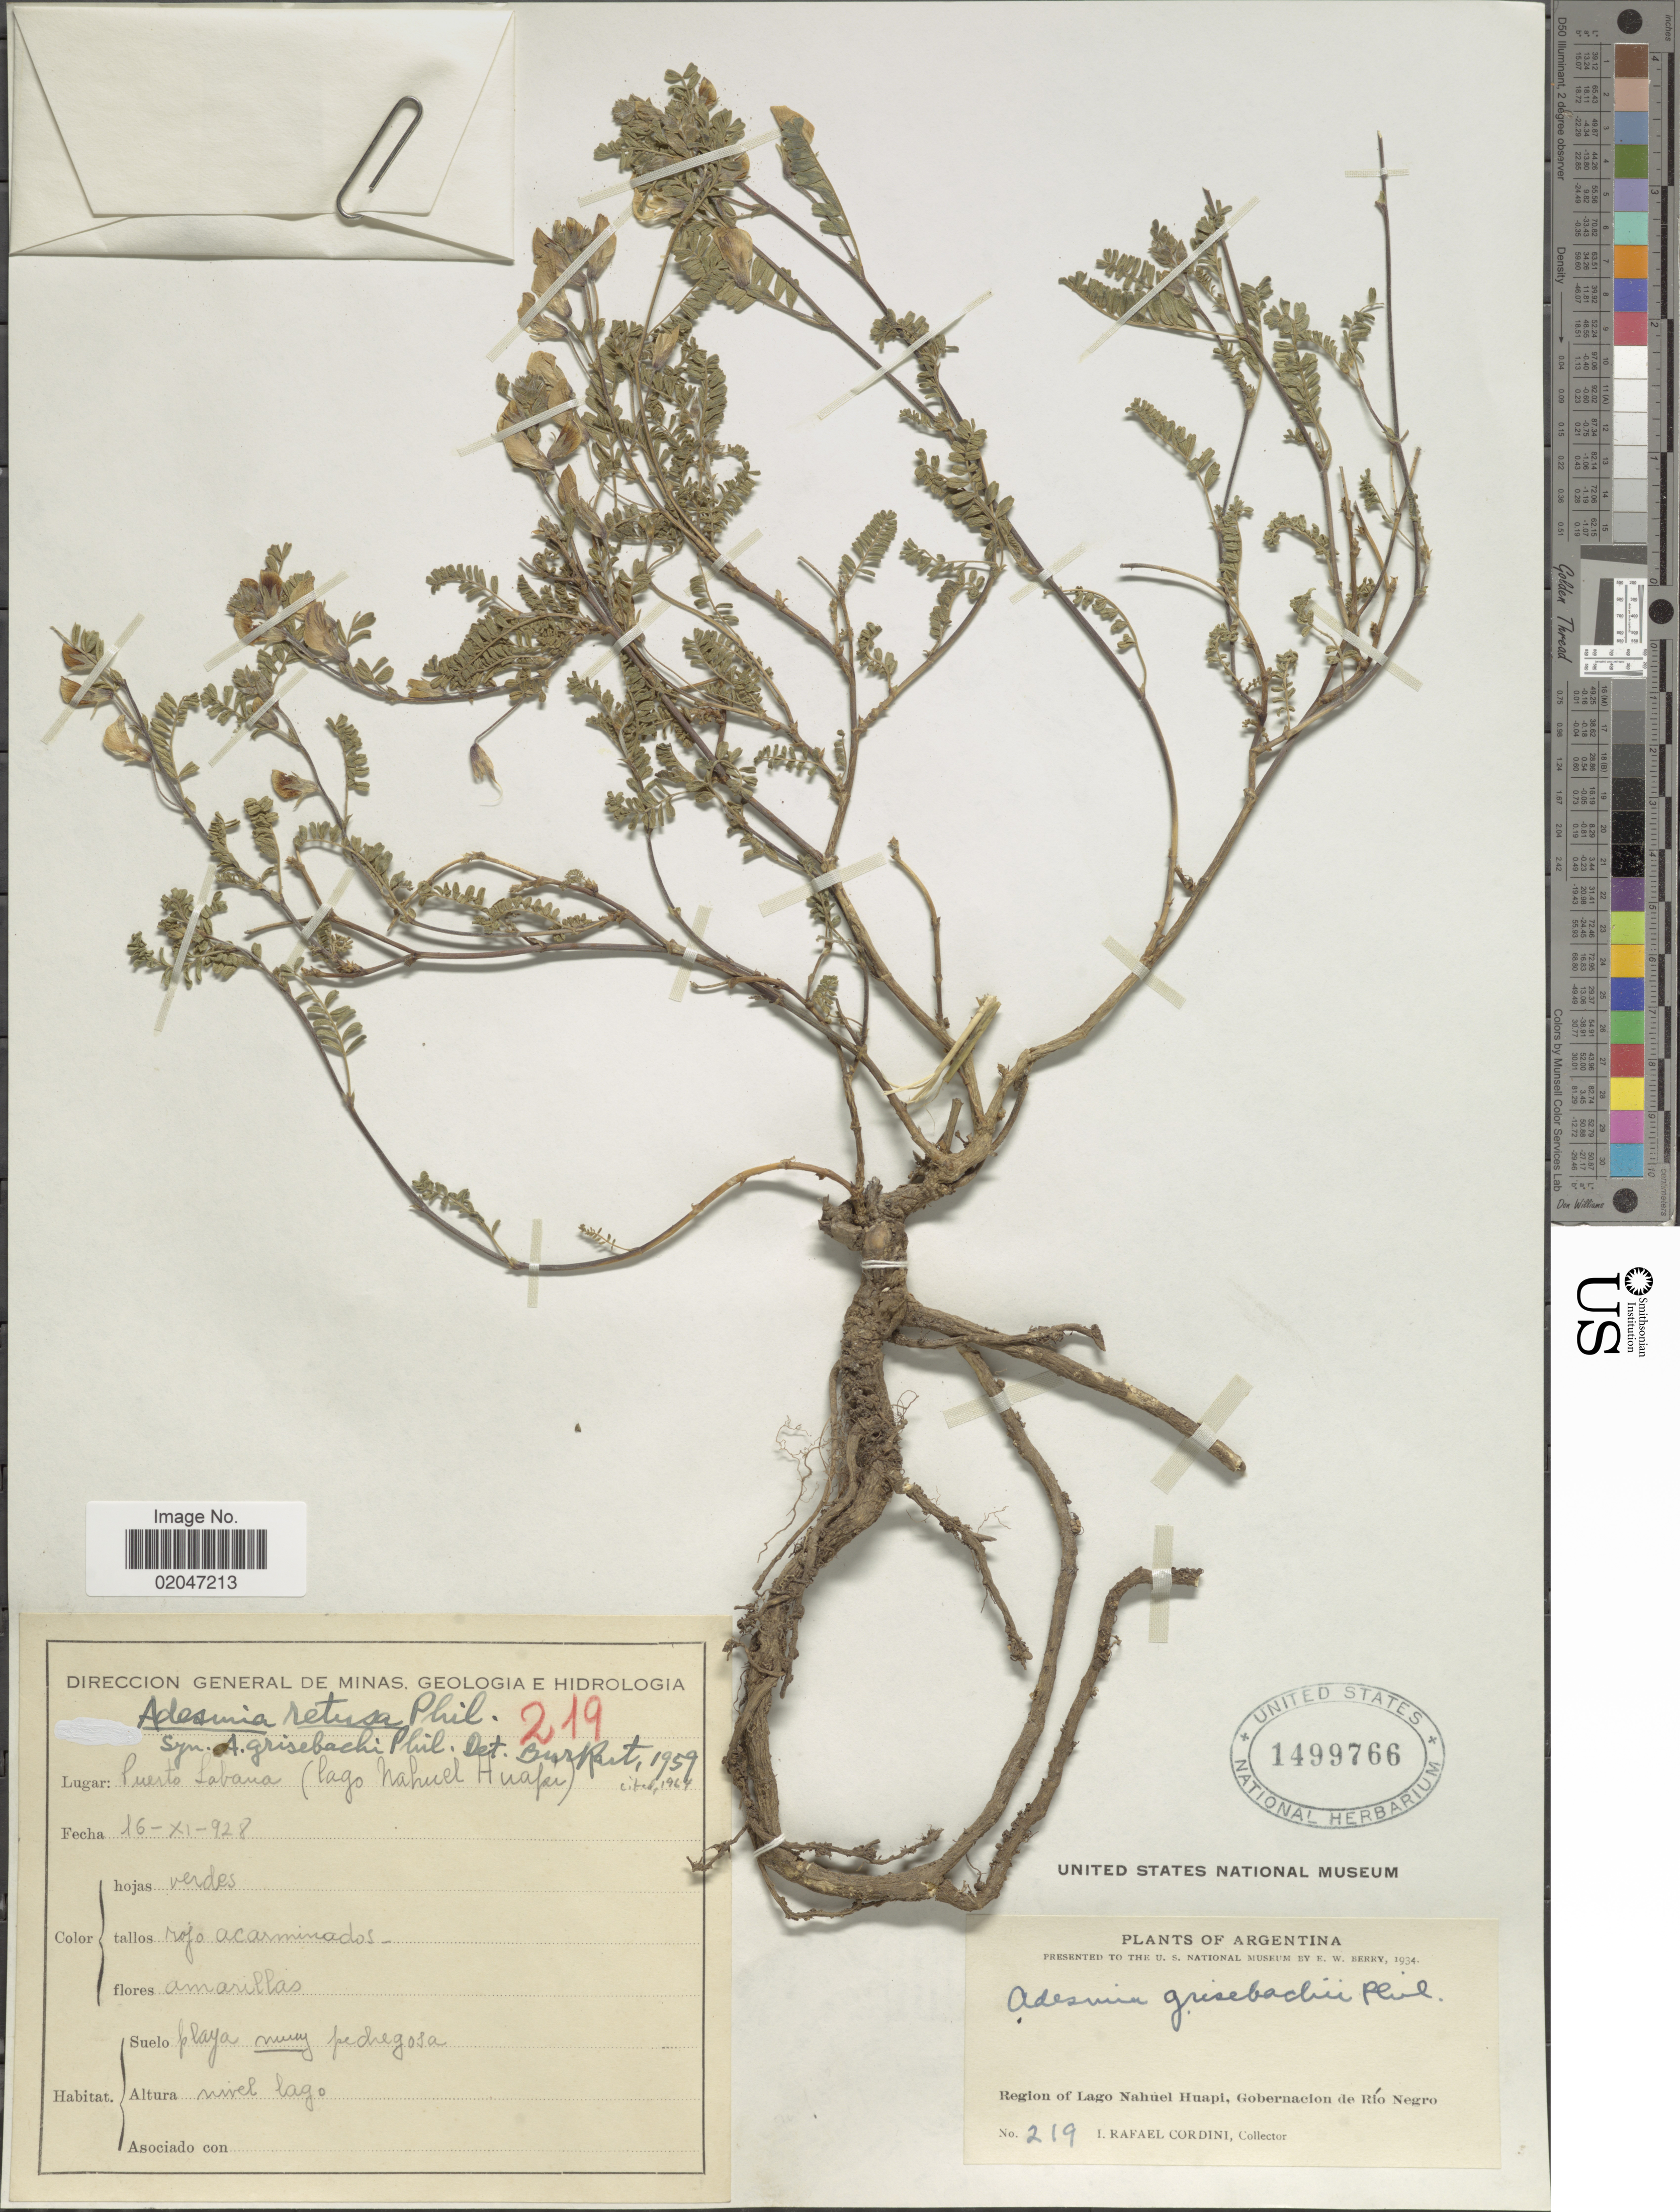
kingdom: Plantae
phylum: Tracheophyta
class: Magnoliopsida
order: Fabales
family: Fabaceae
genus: Adesmia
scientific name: Adesmia retusa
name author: Griseb.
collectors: I. Cordini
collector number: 219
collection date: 1928-11-16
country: Argentina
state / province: Rio Negro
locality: Region of Lago Nahuel Huapi, Gobernacion de Río Negro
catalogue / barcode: US 1499766